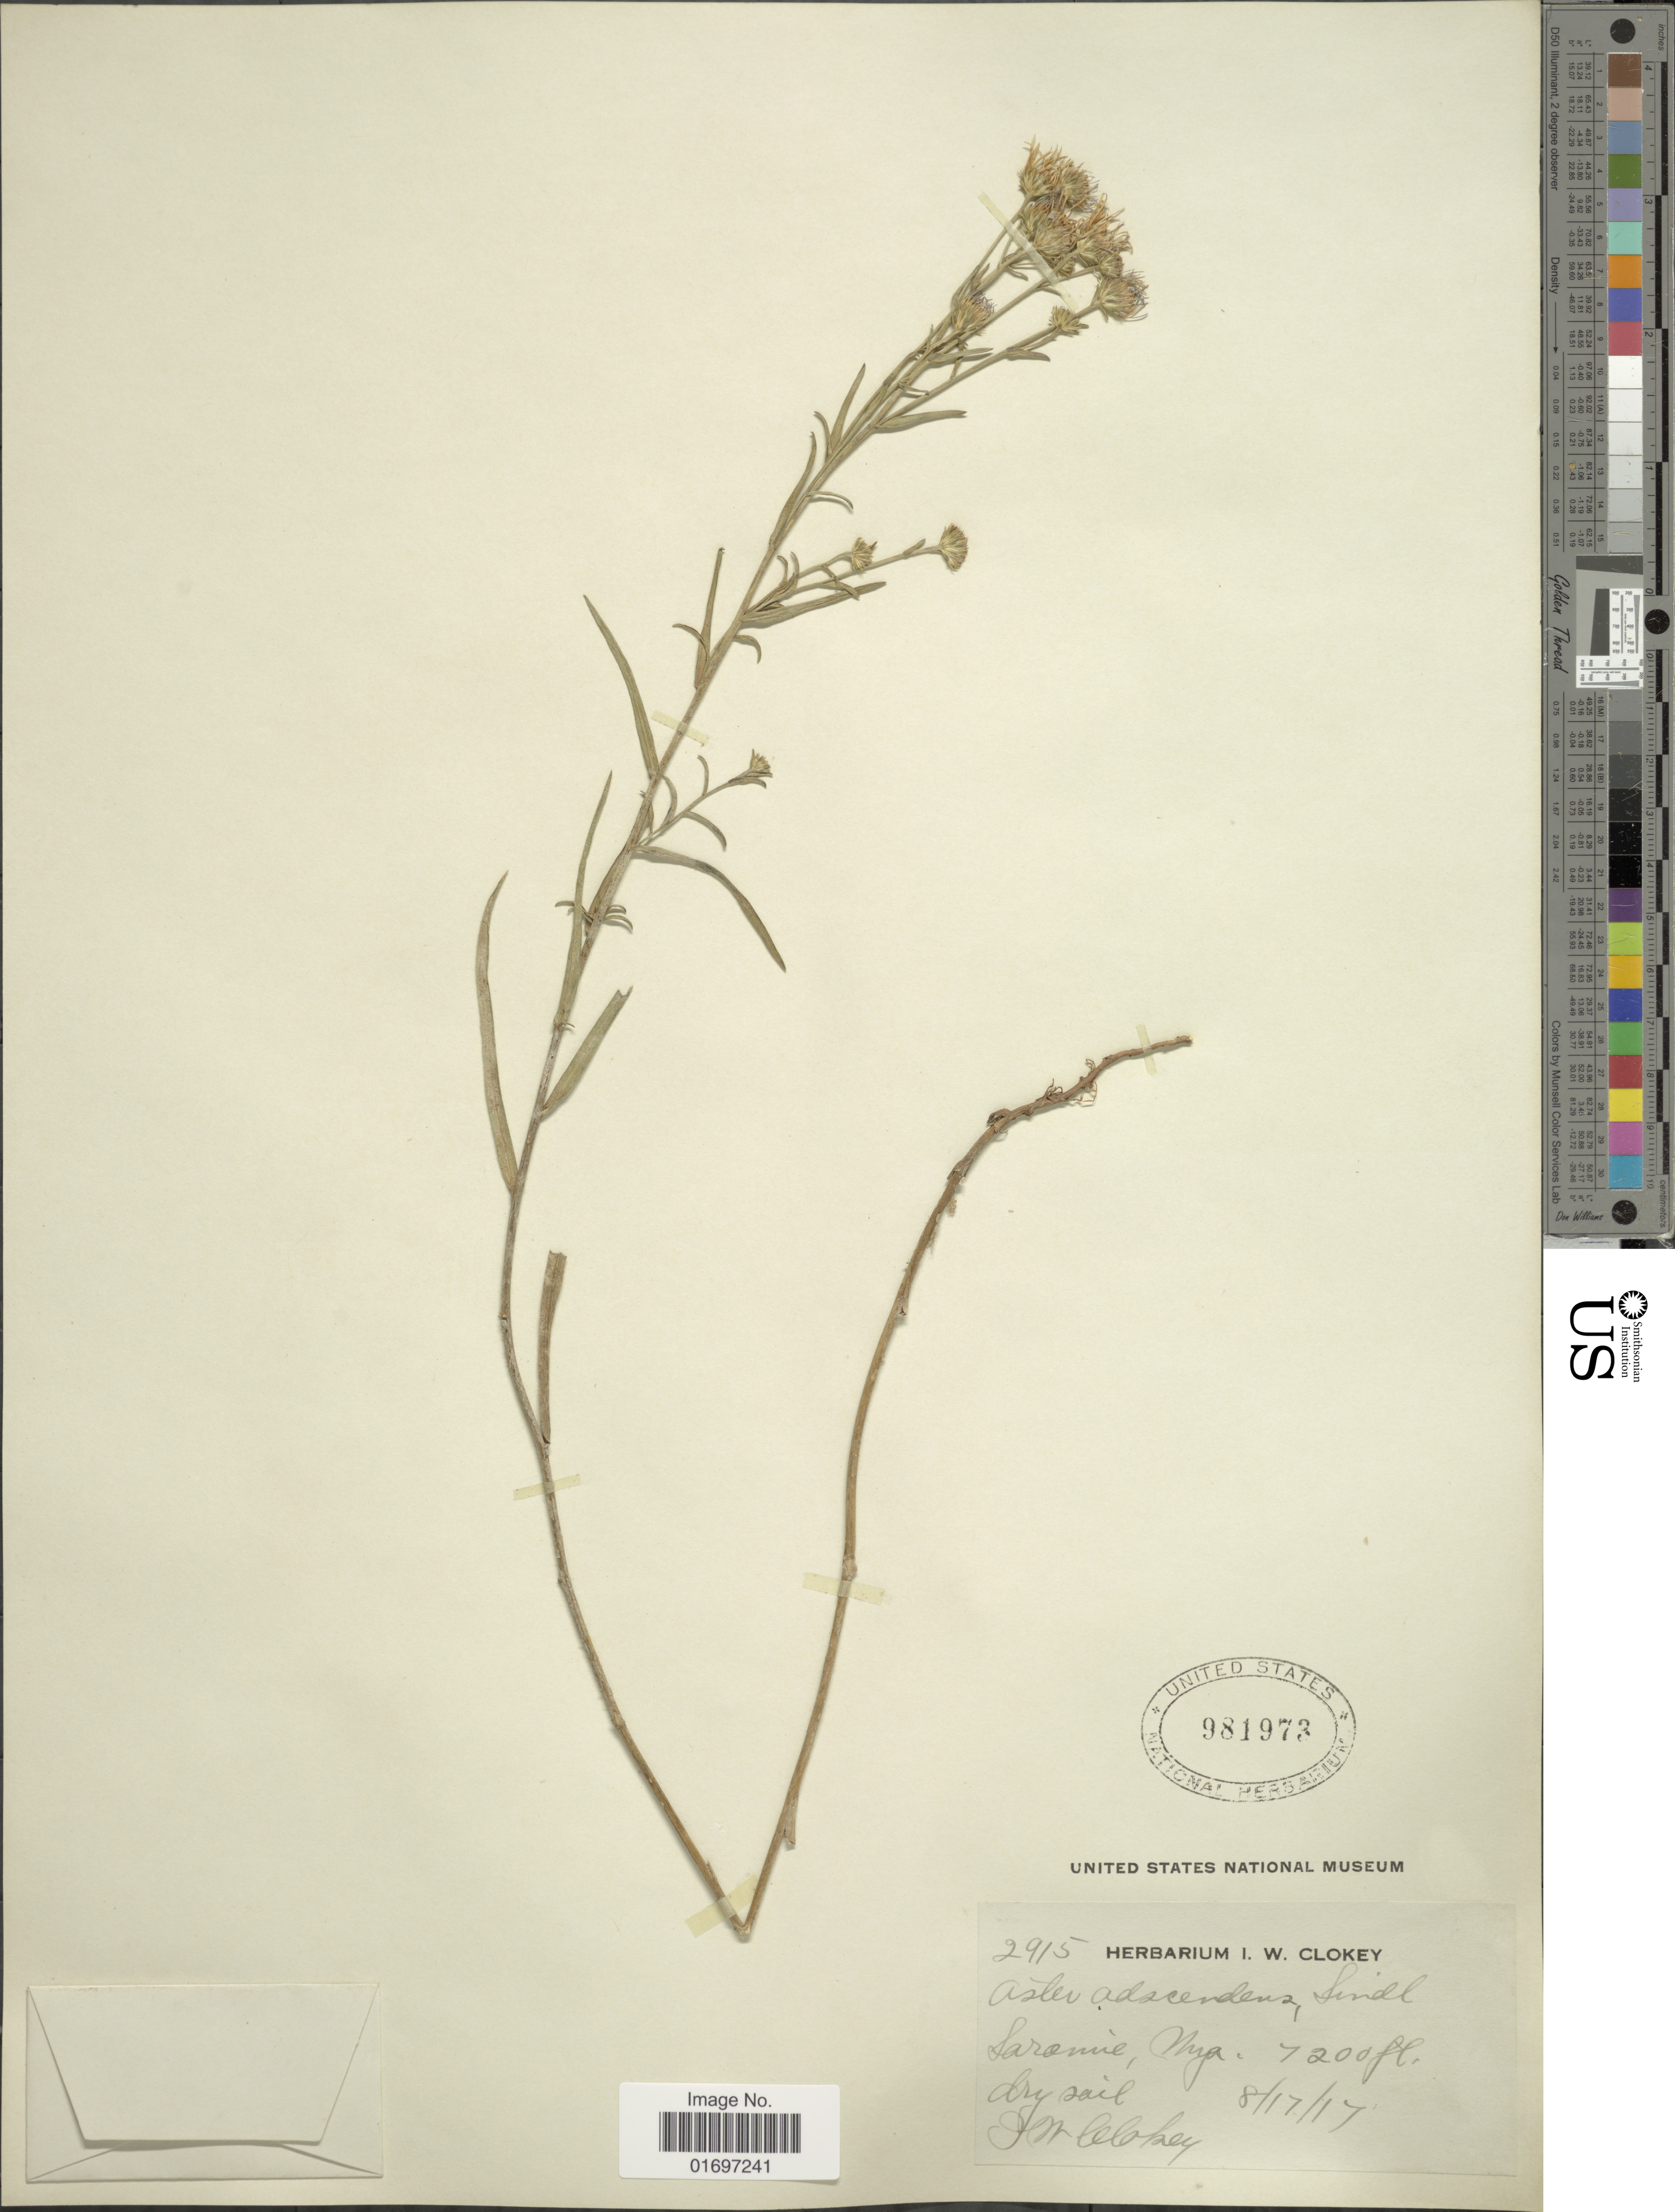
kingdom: Plantae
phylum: Tracheophyta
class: Magnoliopsida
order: Asterales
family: Asteraceae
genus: Symphyotrichum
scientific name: Symphyotrichum ascendens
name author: (Lindl.) G.L. Nesom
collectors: J. Clokey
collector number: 2915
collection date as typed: Transcribed d/m/y: 17/8/17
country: United States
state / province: Wyoming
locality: Laramie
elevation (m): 2195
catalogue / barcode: US 981973